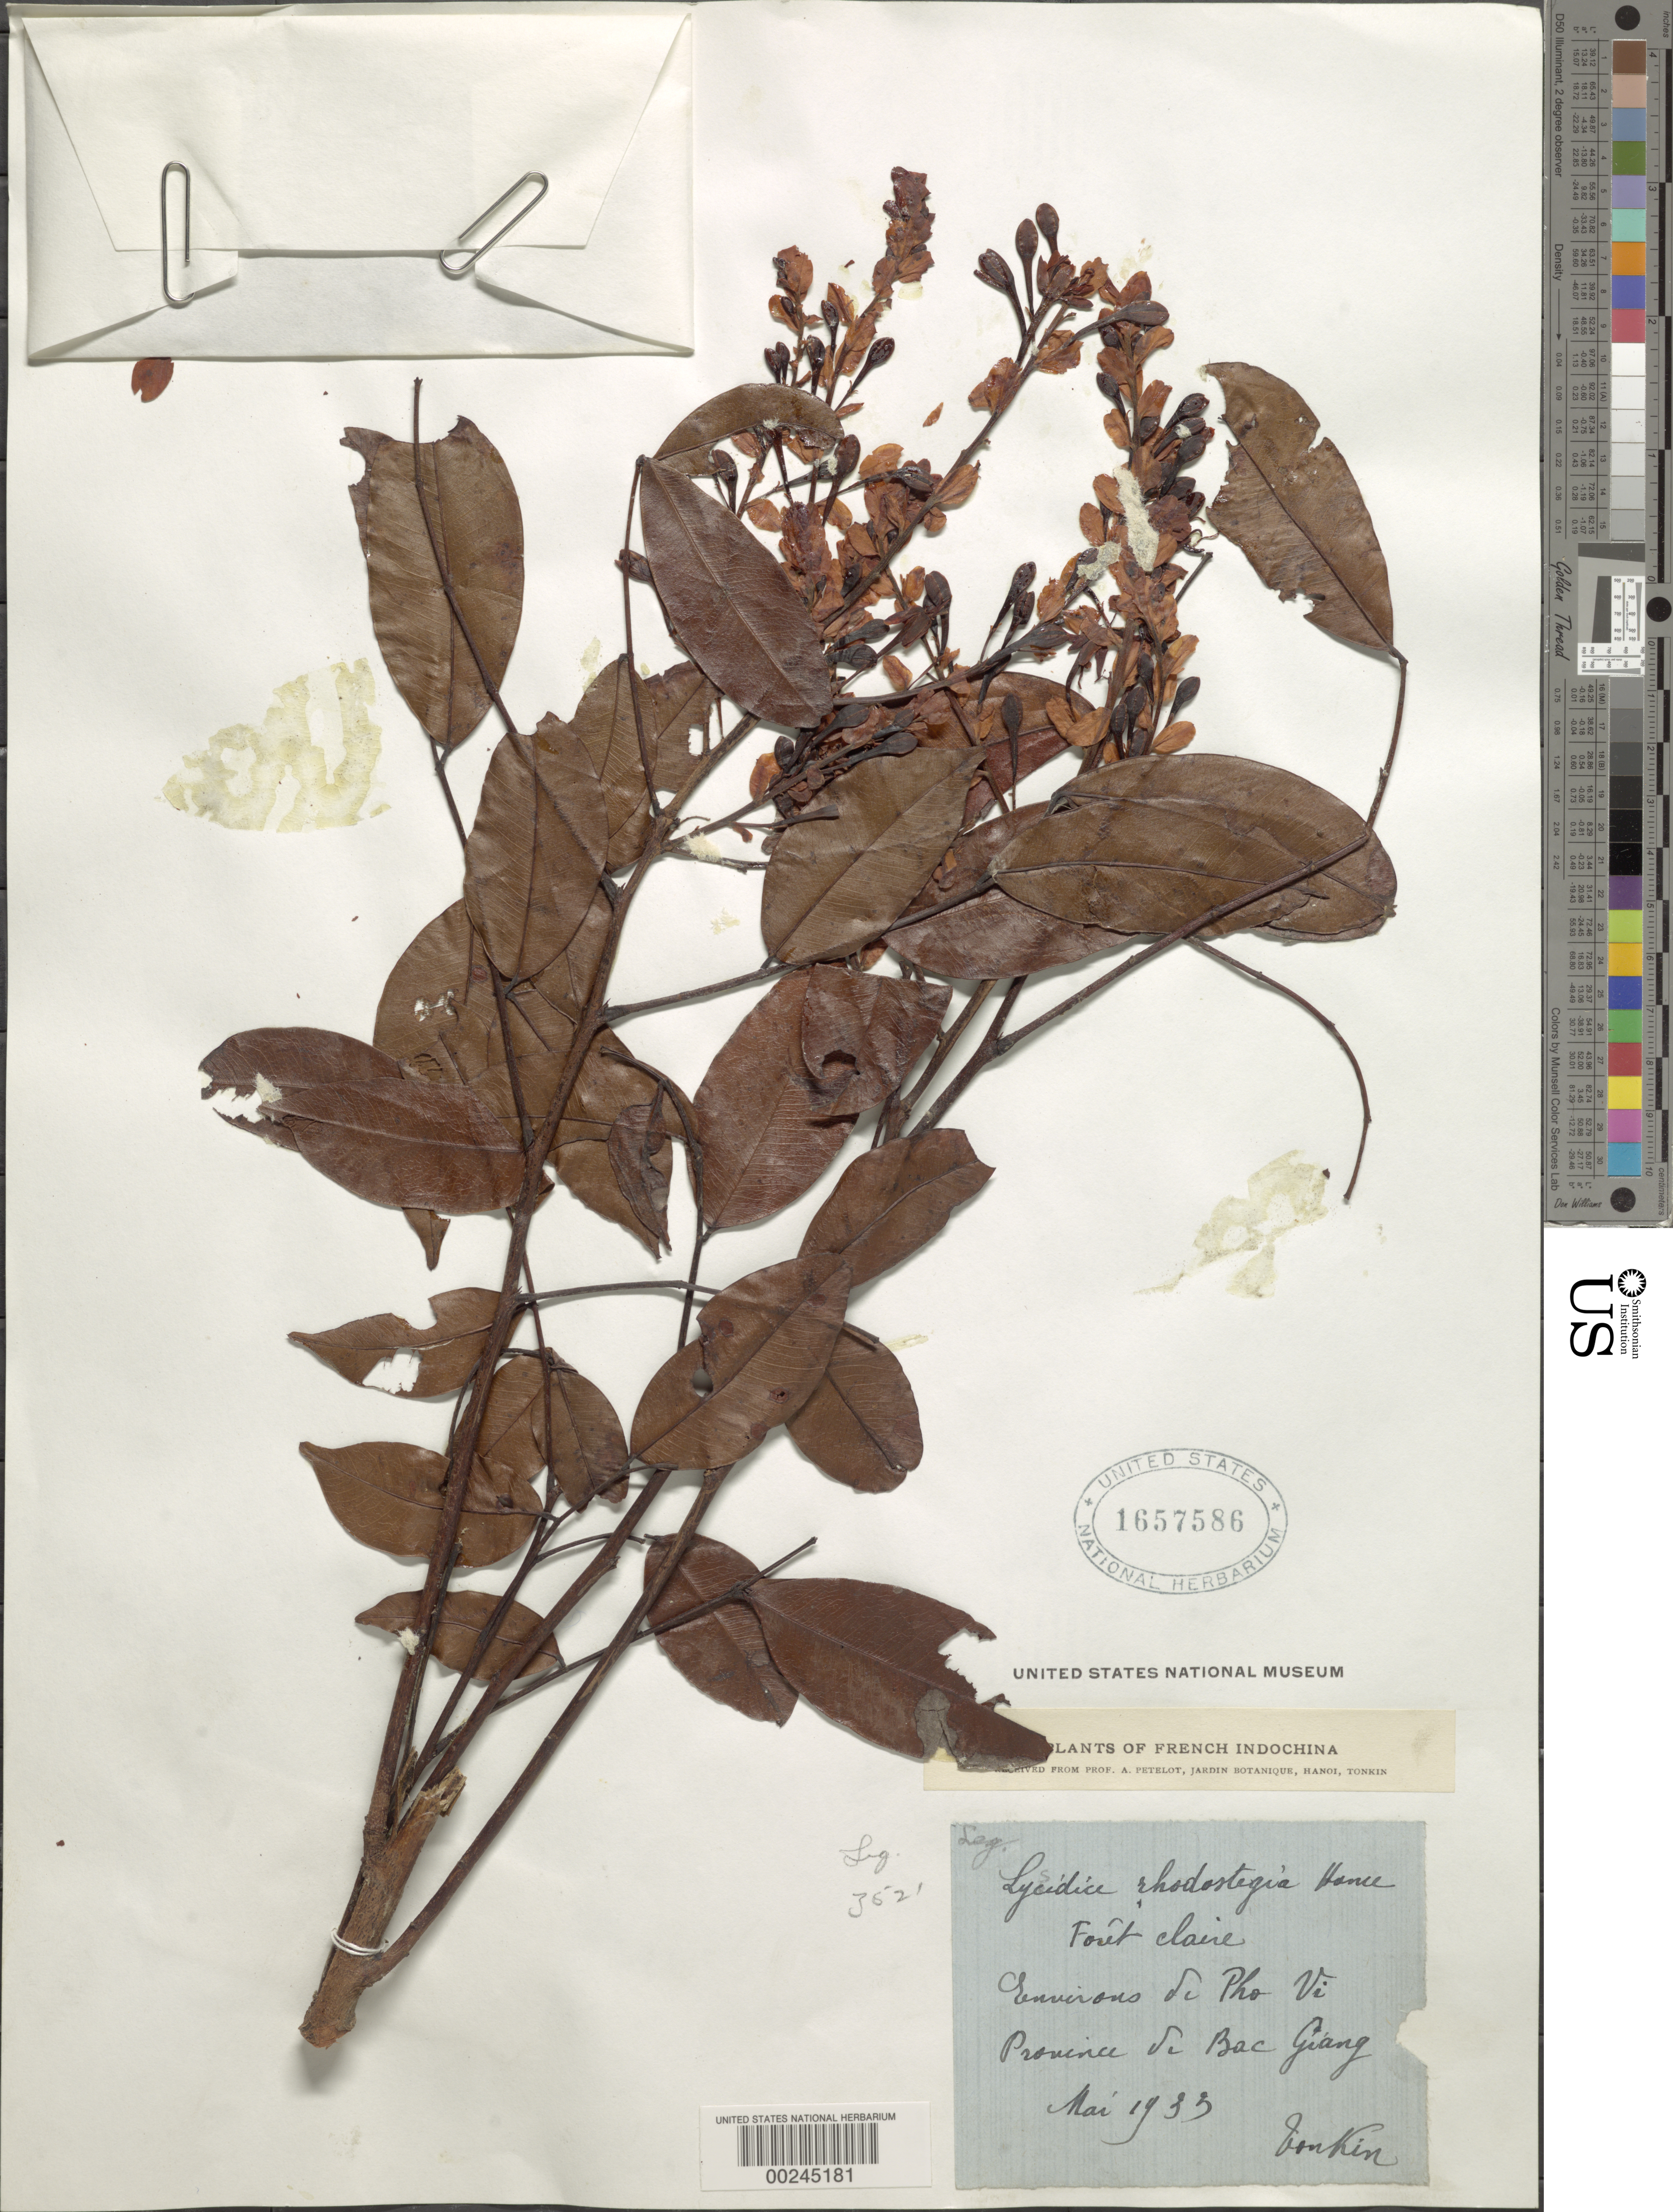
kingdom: Plantae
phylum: Tracheophyta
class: Magnoliopsida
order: Fabales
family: Fabaceae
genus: Lysidice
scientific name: Lysidice rhodostegia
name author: Hance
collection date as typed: May 1933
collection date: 1933-05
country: Vietnam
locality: Pho vi; bac giang province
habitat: Forest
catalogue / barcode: US 1657586